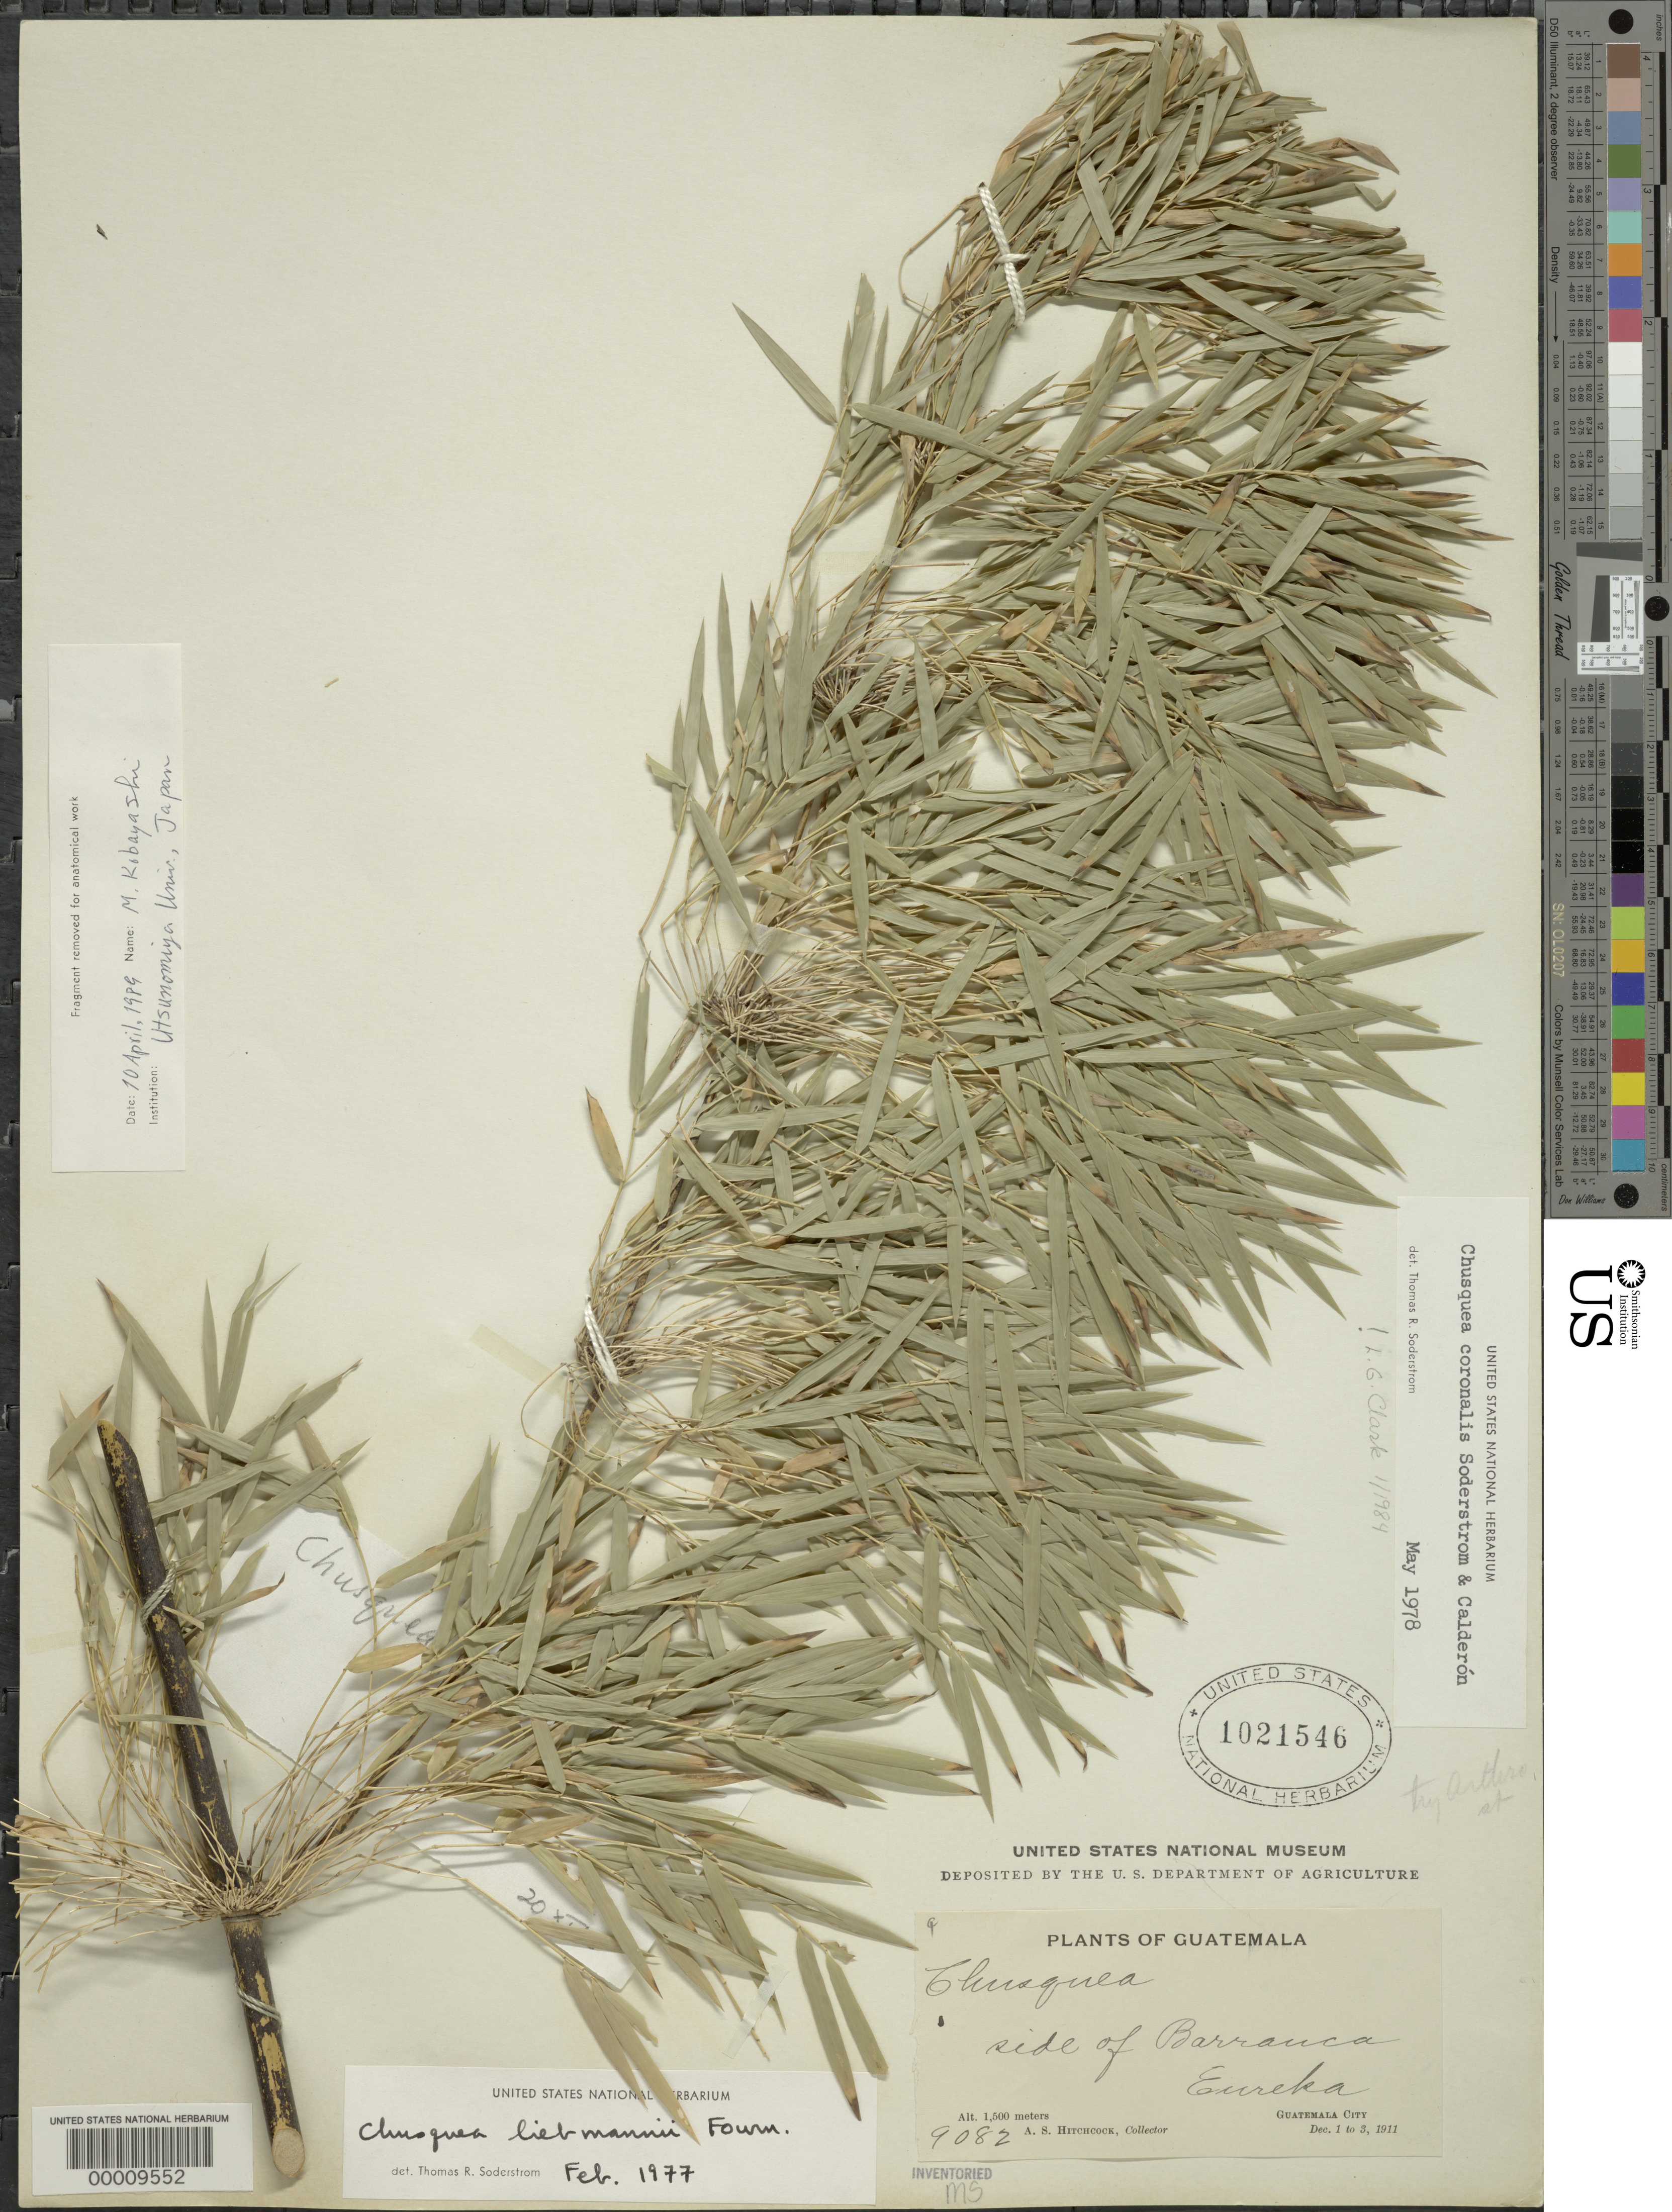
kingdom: Plantae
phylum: Tracheophyta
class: Liliopsida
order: Poales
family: Poaceae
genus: Chusquea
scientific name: Chusquea coronalis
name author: Soderstr. & C. E. Calderón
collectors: A. S. Hitchcock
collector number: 9082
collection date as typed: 01 Dec 1911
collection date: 1911-12-01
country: Guatemala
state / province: Guatemala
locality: Eureka, Guatemala City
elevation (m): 1500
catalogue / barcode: US 1021546